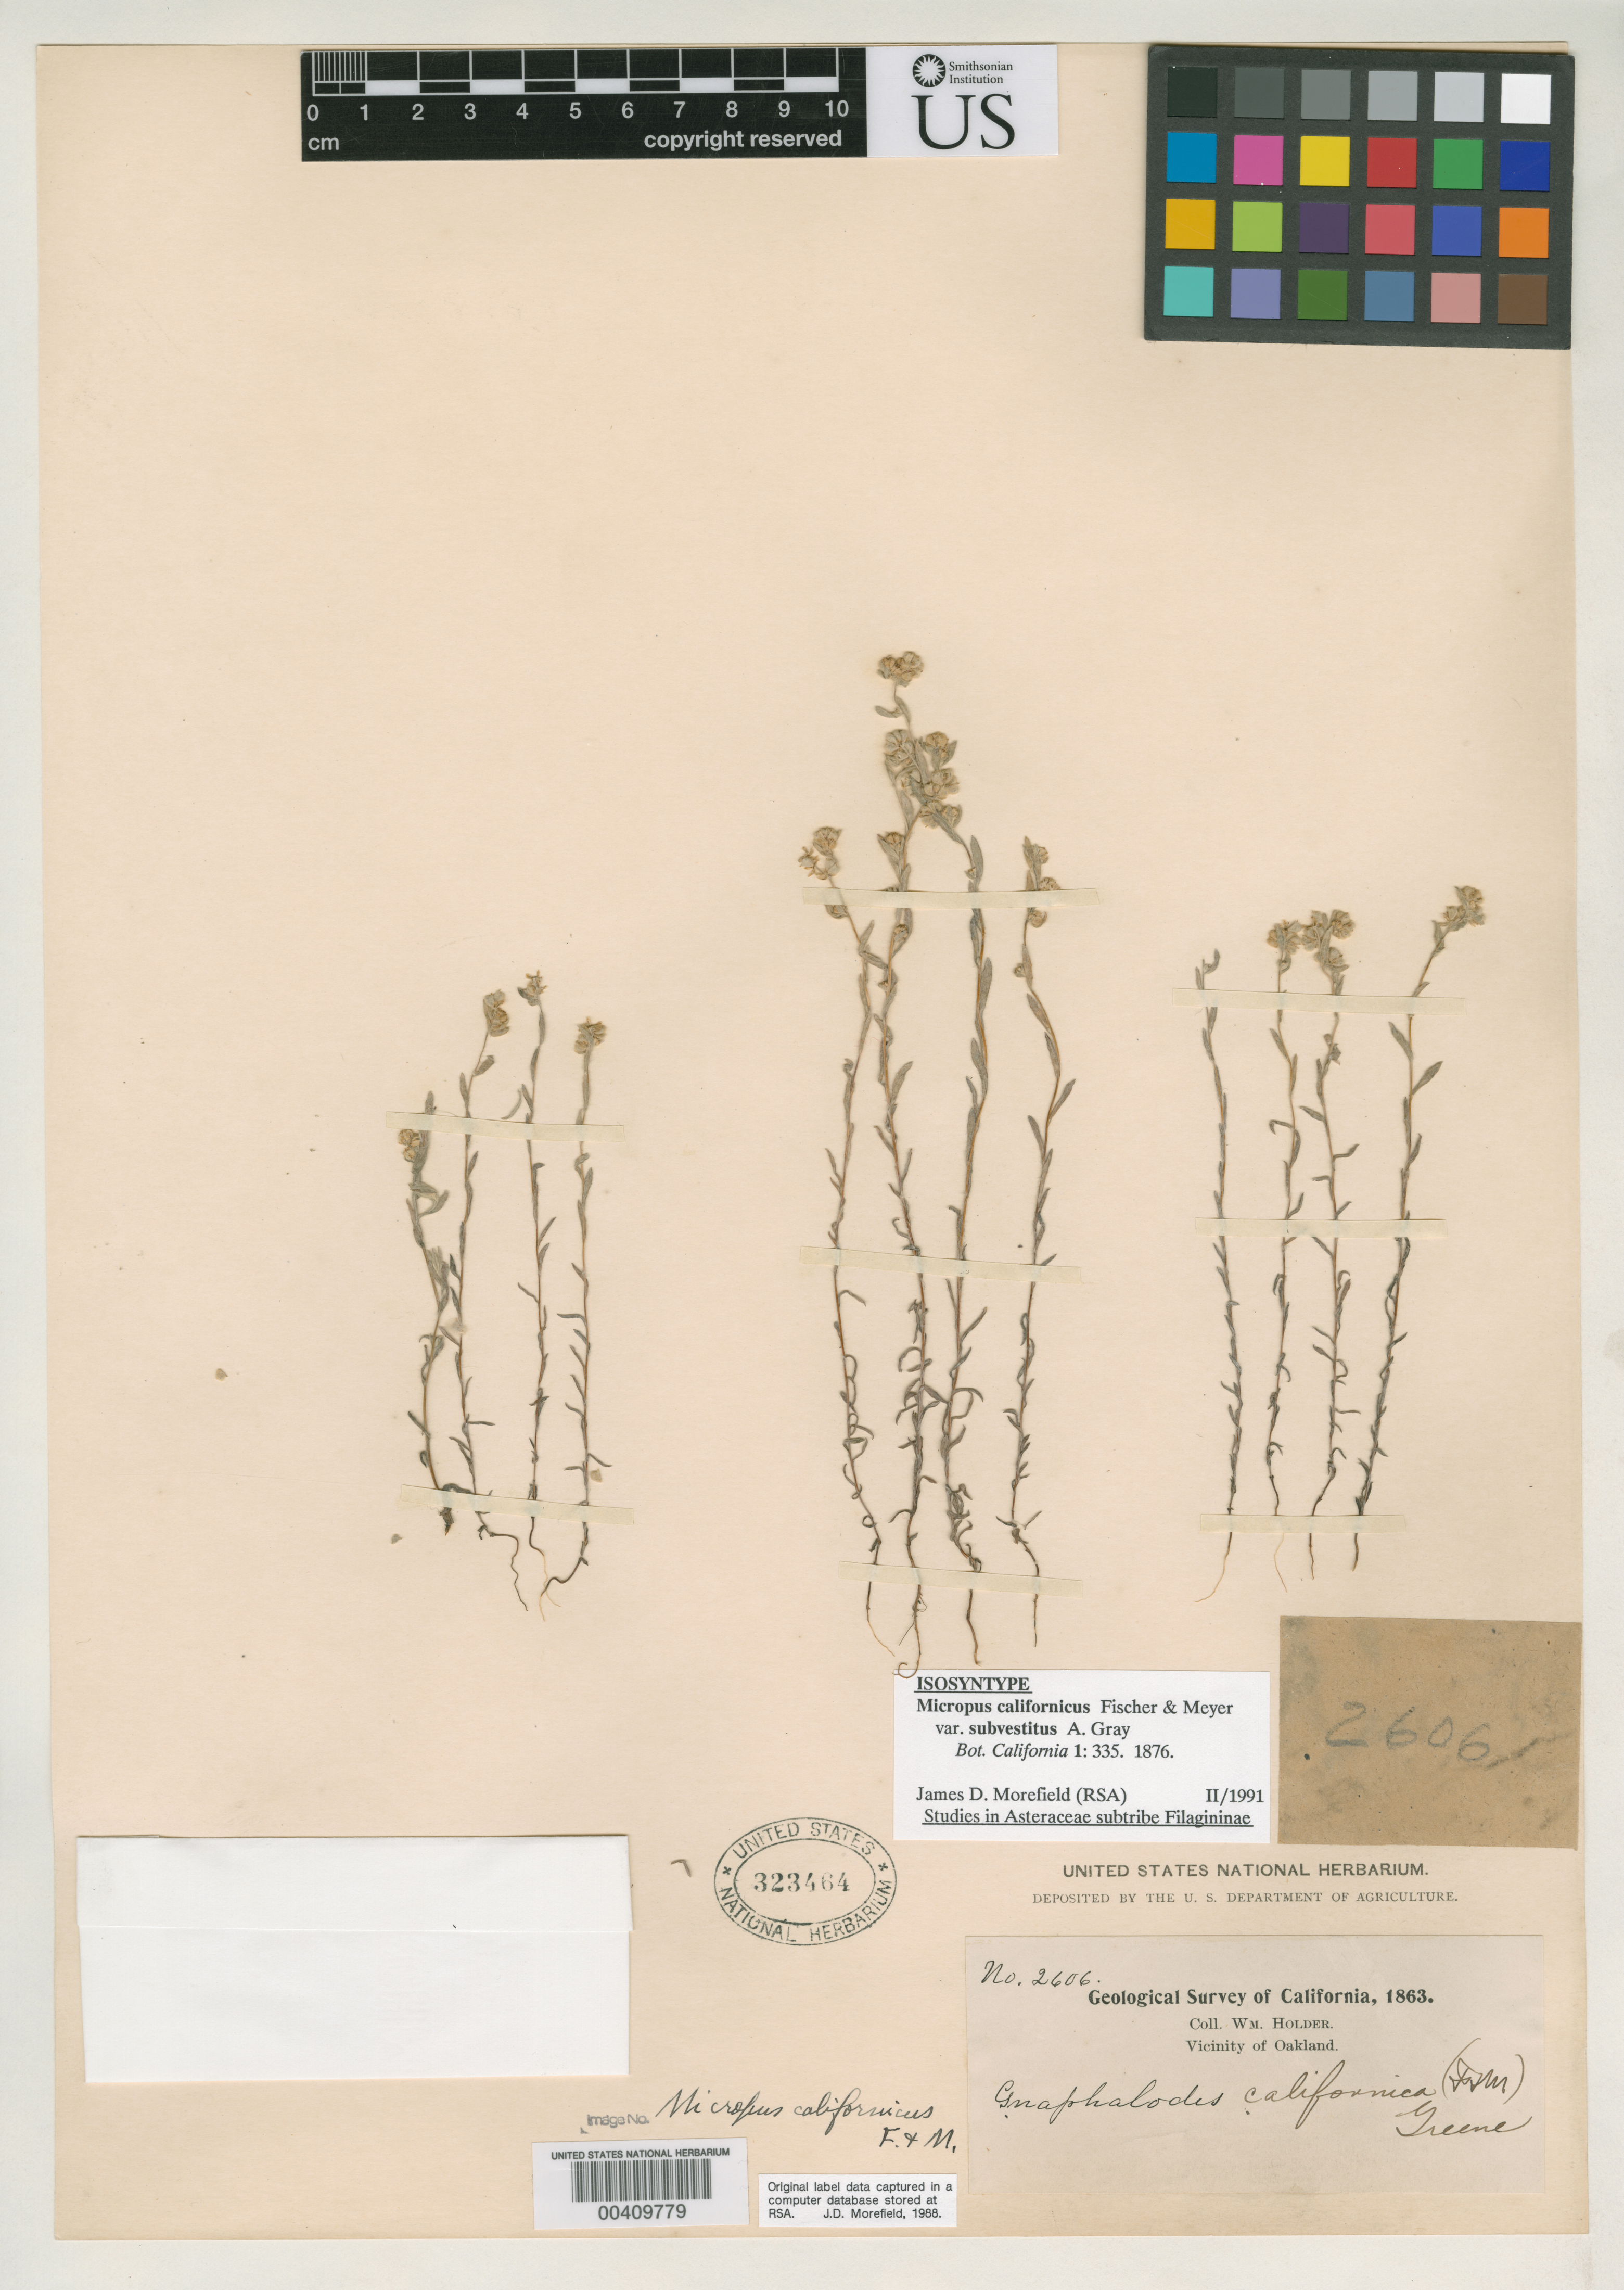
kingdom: Plantae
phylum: Tracheophyta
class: Magnoliopsida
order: Asterales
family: Asteraceae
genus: Micropus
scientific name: Micropus californicus var. subvestitus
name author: A. Gray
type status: Isosyntype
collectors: W. H. Brewer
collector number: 2606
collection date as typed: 1863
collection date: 1863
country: United States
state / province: California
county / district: Alameda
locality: Vicinity of Oakland.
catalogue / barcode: US 323464